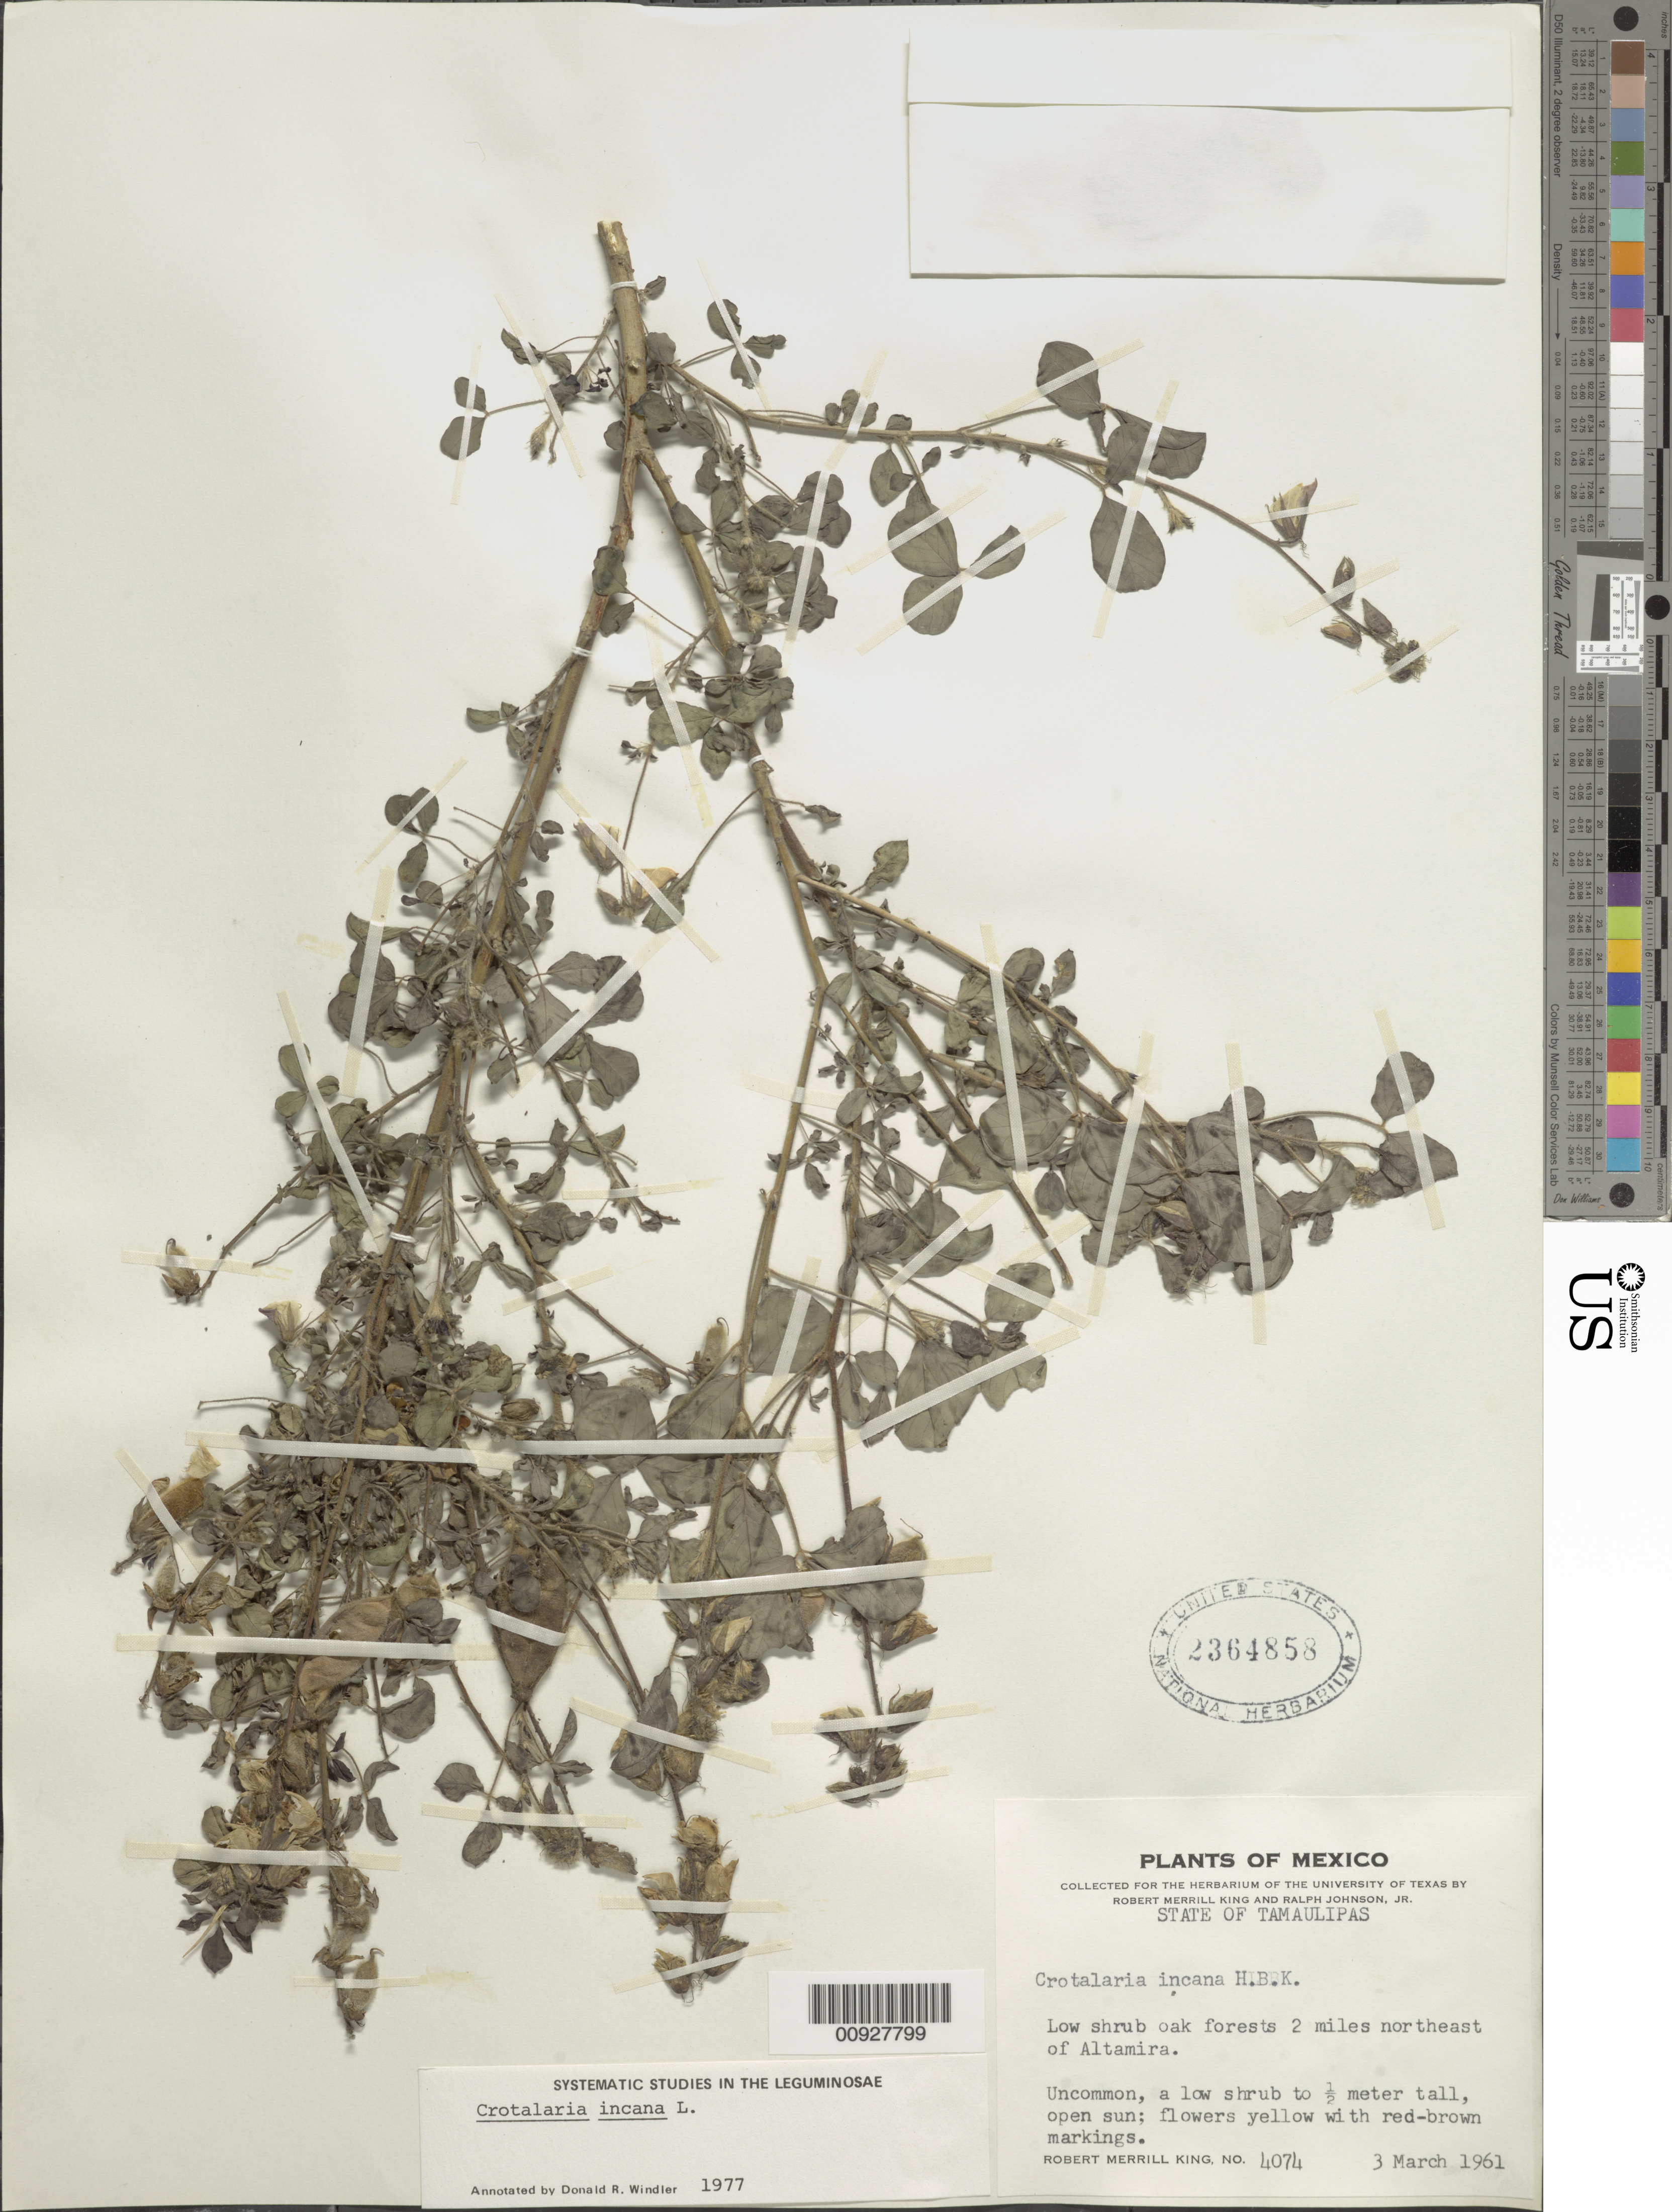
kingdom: Plantae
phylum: Tracheophyta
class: Magnoliopsida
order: Fabales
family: Fabaceae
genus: Crotalaria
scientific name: Crotalaria incana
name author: L.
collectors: R. M. King & R. Johnson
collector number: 4074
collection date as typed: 03 Mar 1961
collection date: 1961-03-03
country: Mexico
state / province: Tamaulipas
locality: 2 miles northeast of Altamira, State of Tamaulipas.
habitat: Low shrub oak forests. Open sun.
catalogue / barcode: US 2364858